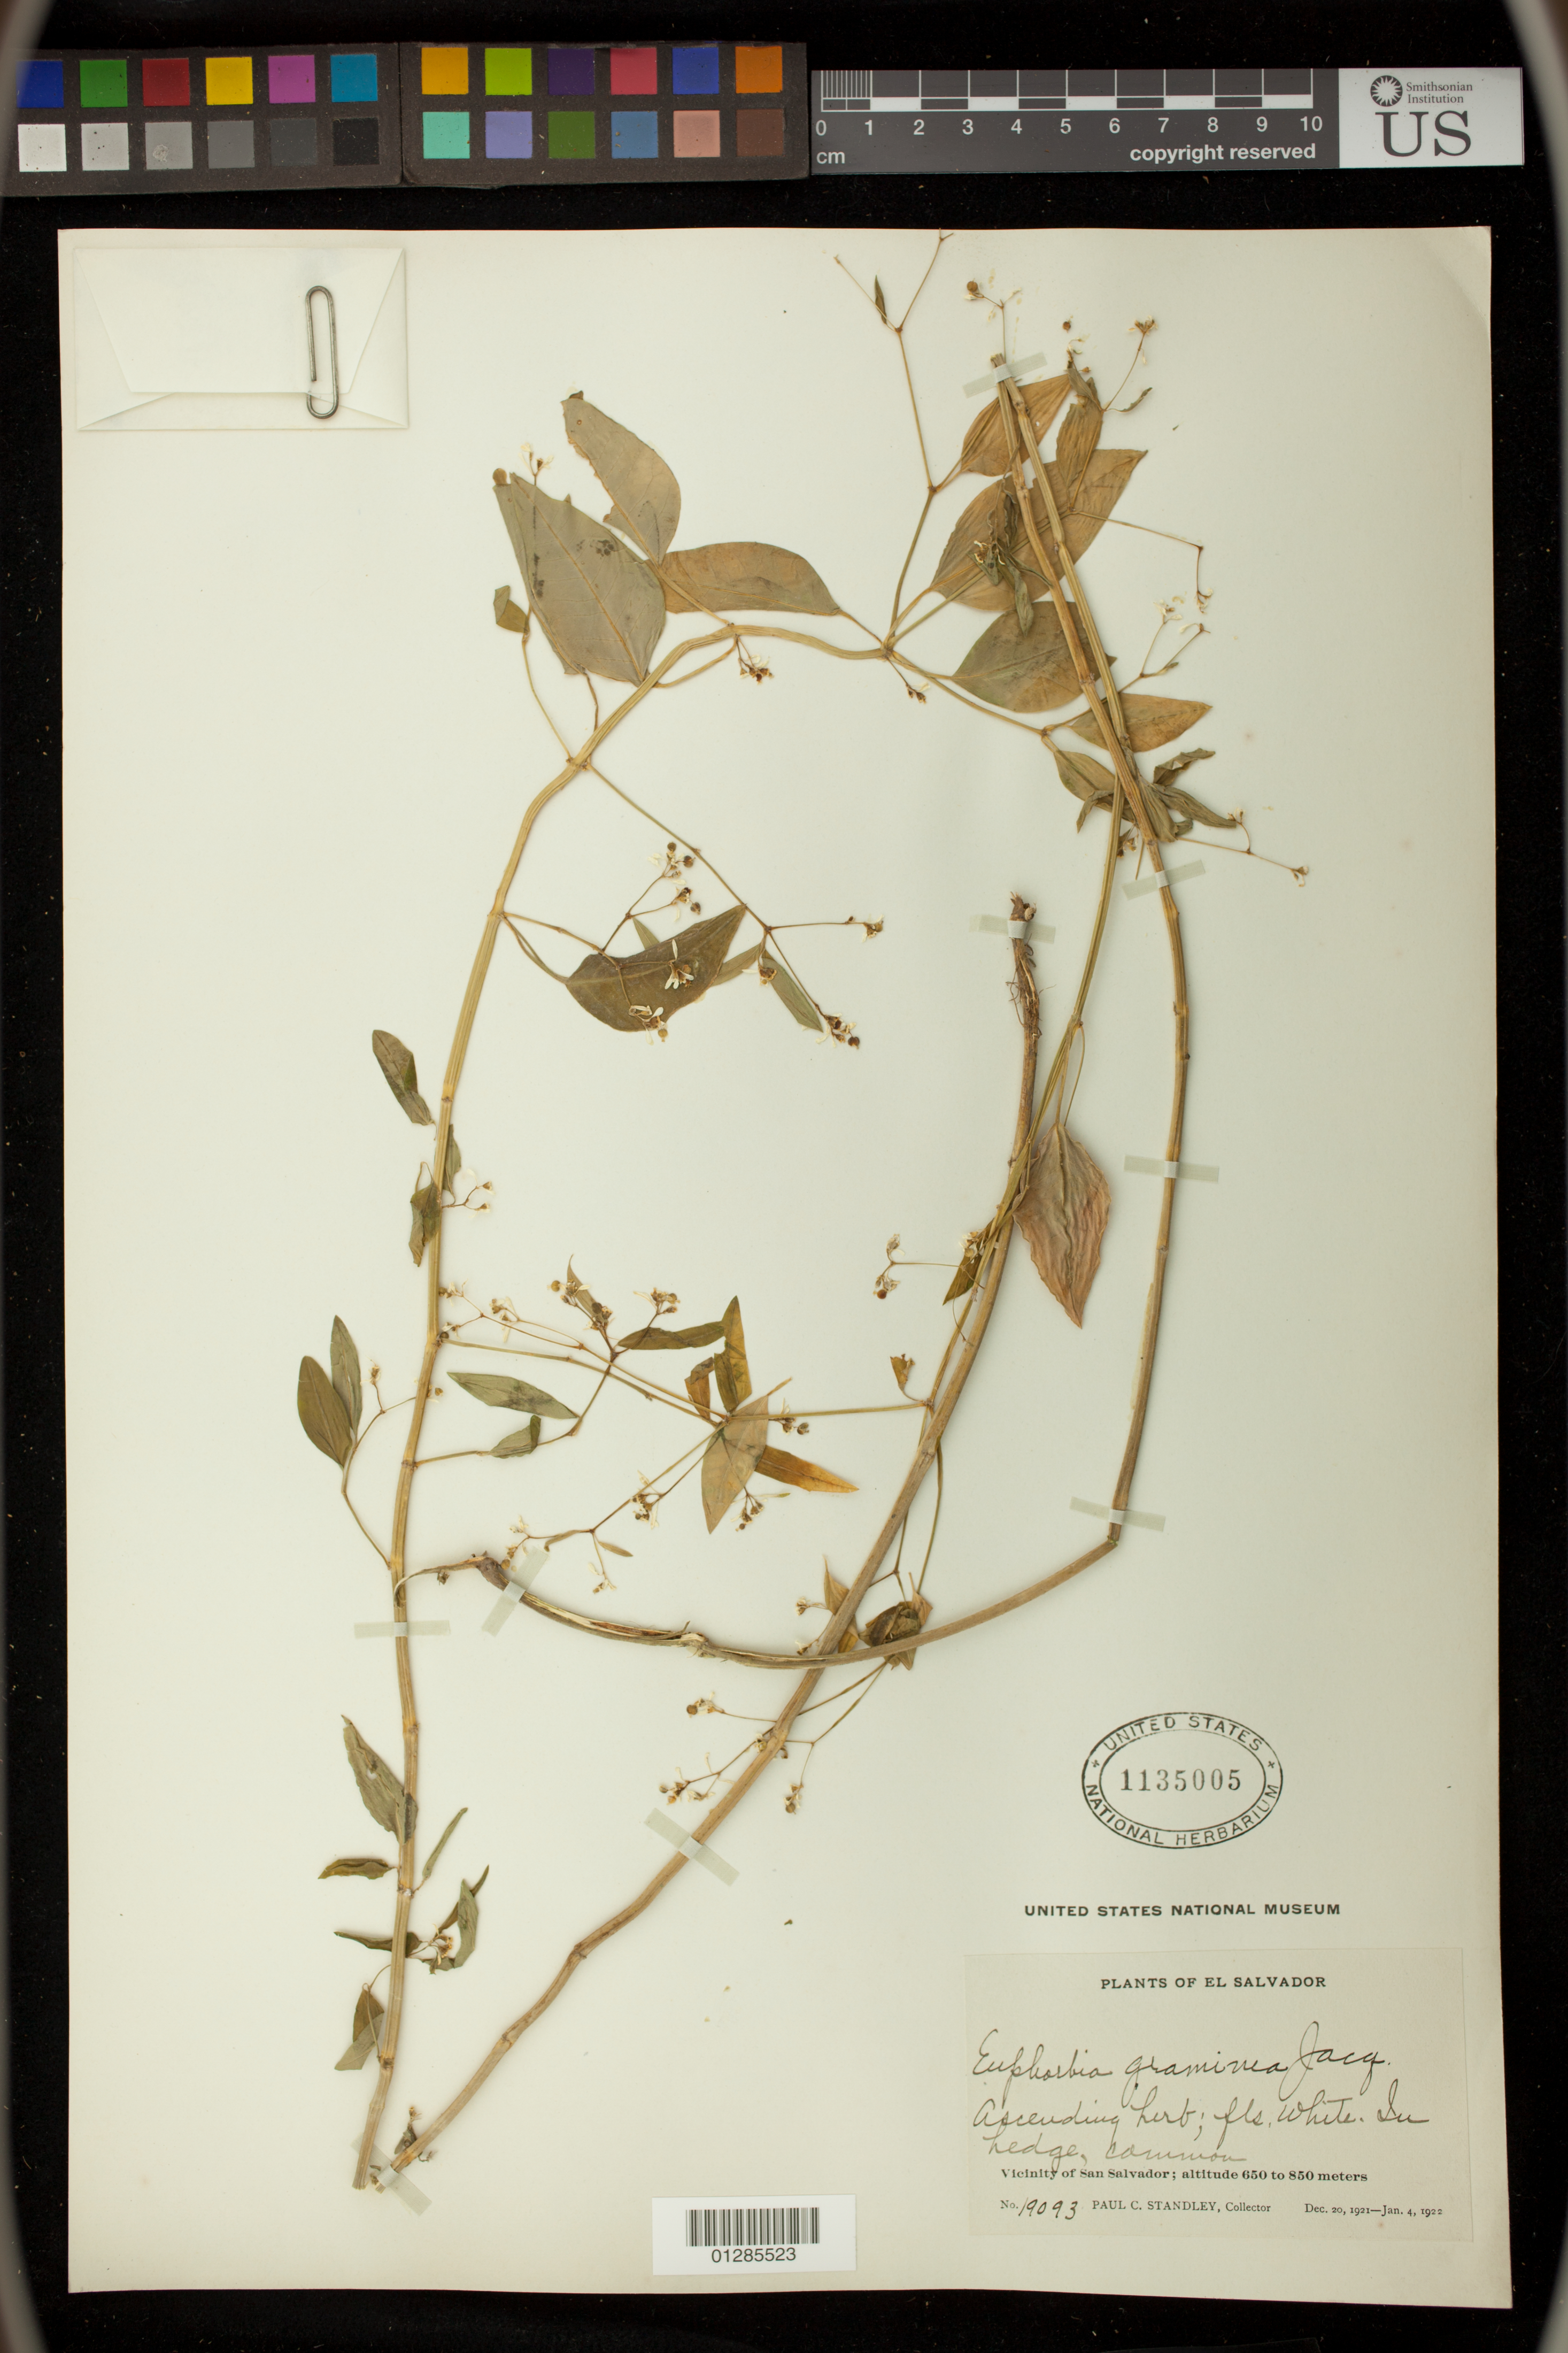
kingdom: Plantae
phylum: Tracheophyta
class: Magnoliopsida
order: Malpighiales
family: Euphorbiaceae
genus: Euphorbia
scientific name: Euphorbia graminea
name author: Jacq.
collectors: P. C. Standley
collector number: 19093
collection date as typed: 20 Dec 1921-4 Jan 1922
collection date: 1921-12-20/1922-01-04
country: El Salvador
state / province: San Salvador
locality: Vicinity of San Salvador.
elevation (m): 650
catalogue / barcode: US 1135005